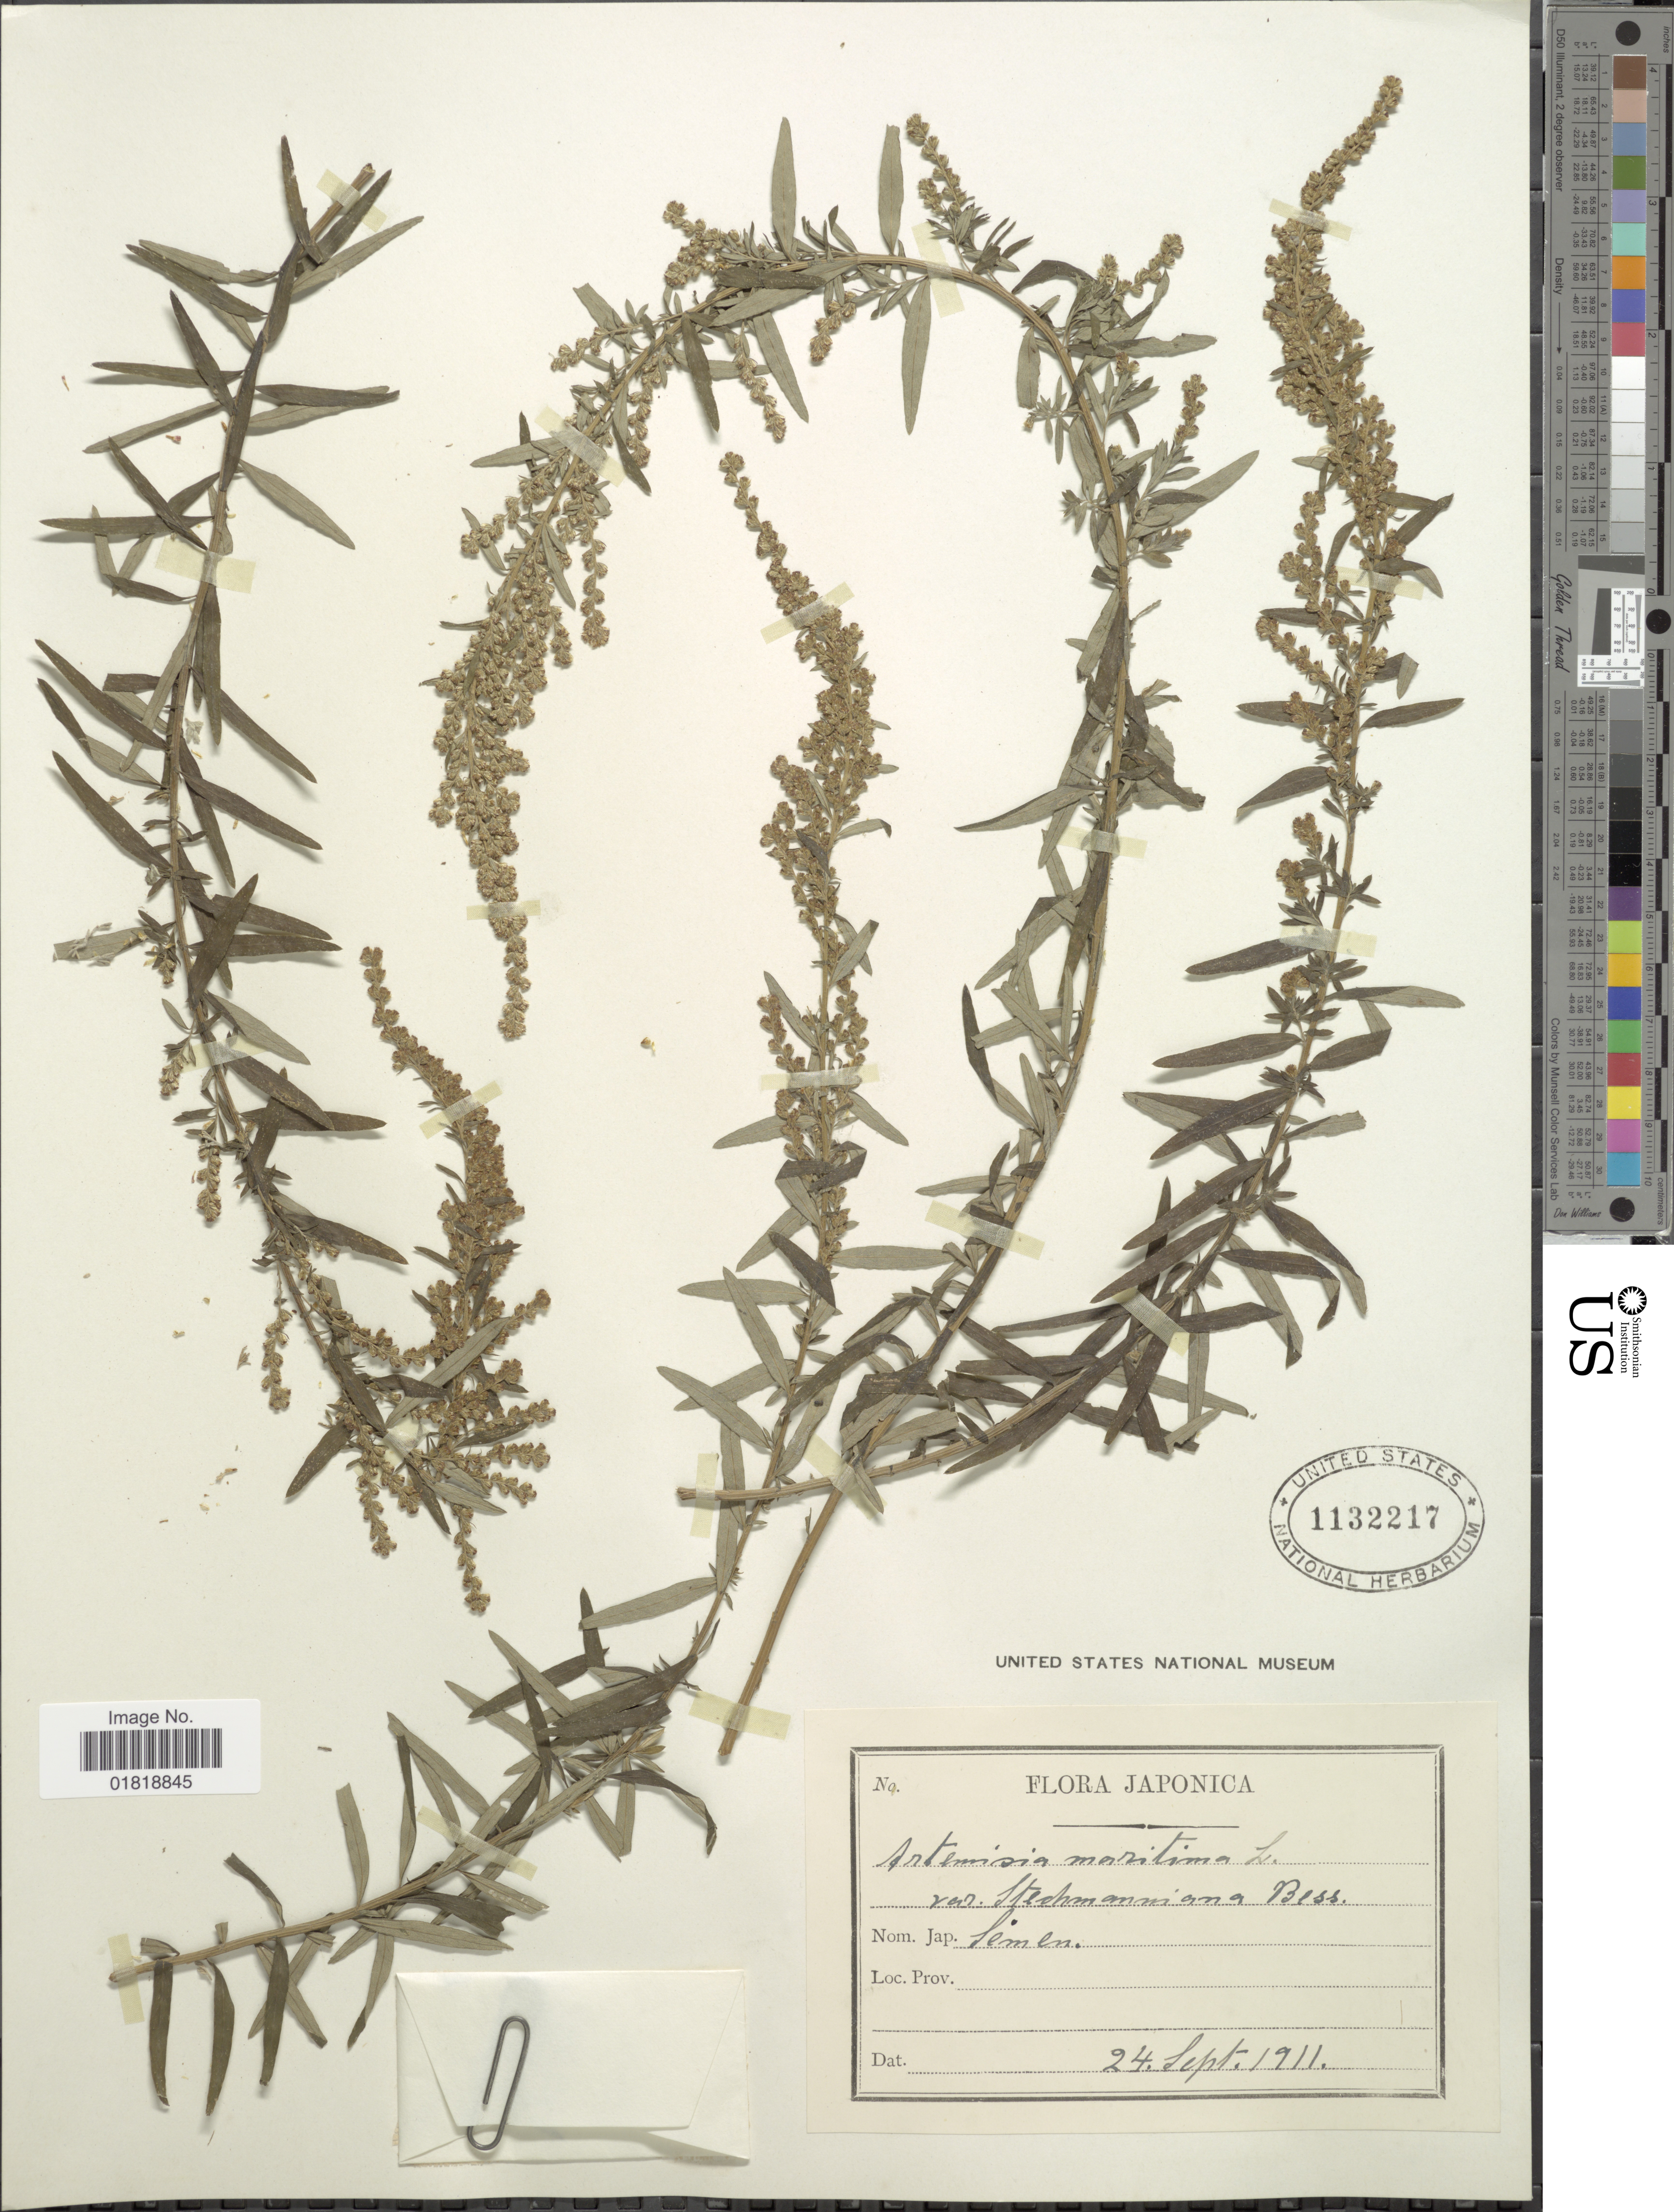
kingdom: Plantae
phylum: Tracheophyta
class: Magnoliopsida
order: Asterales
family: Asteraceae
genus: Artemisia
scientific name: Artemisia maritima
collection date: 1911-09-24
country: Japan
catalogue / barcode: US 1132217